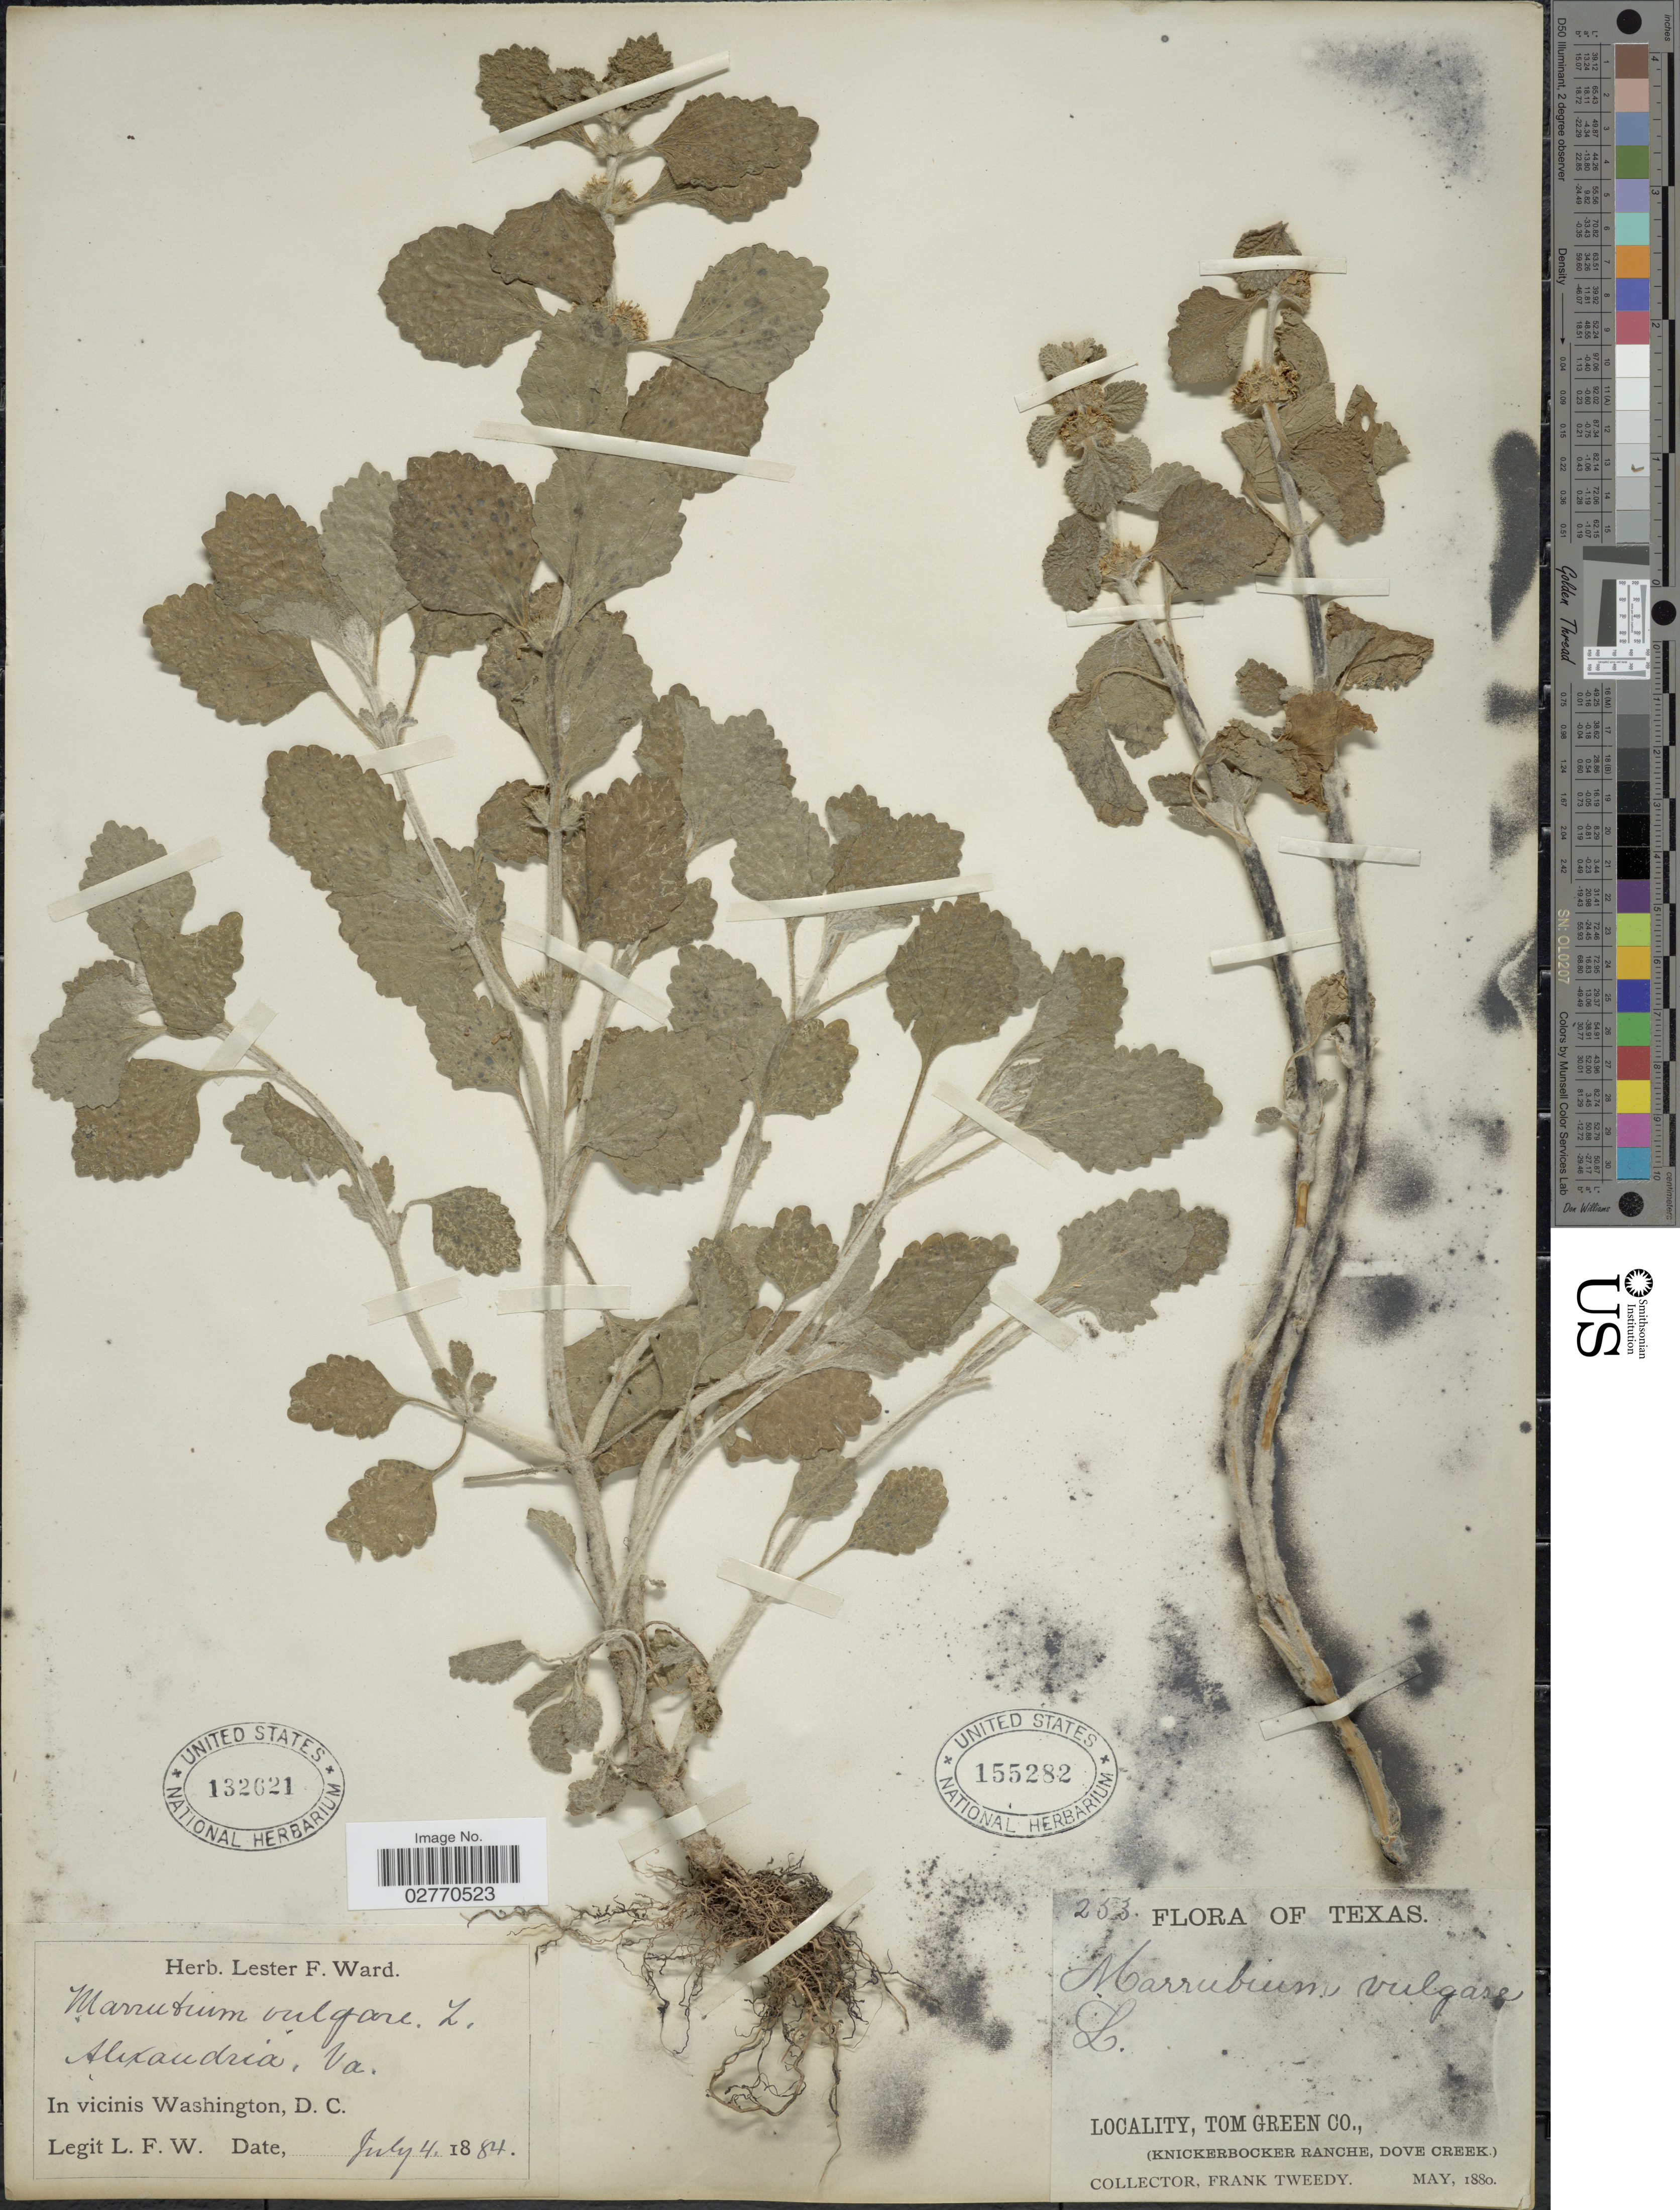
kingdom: Plantae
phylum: Tracheophyta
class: Magnoliopsida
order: Lamiales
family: Lamiaceae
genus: Marrubium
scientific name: Marrubium vulgare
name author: L.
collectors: L. F. Ward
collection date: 1884-07-04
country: United States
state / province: Virginia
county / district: City of Alexandria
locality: Alexandria, VA.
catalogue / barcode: US 132621